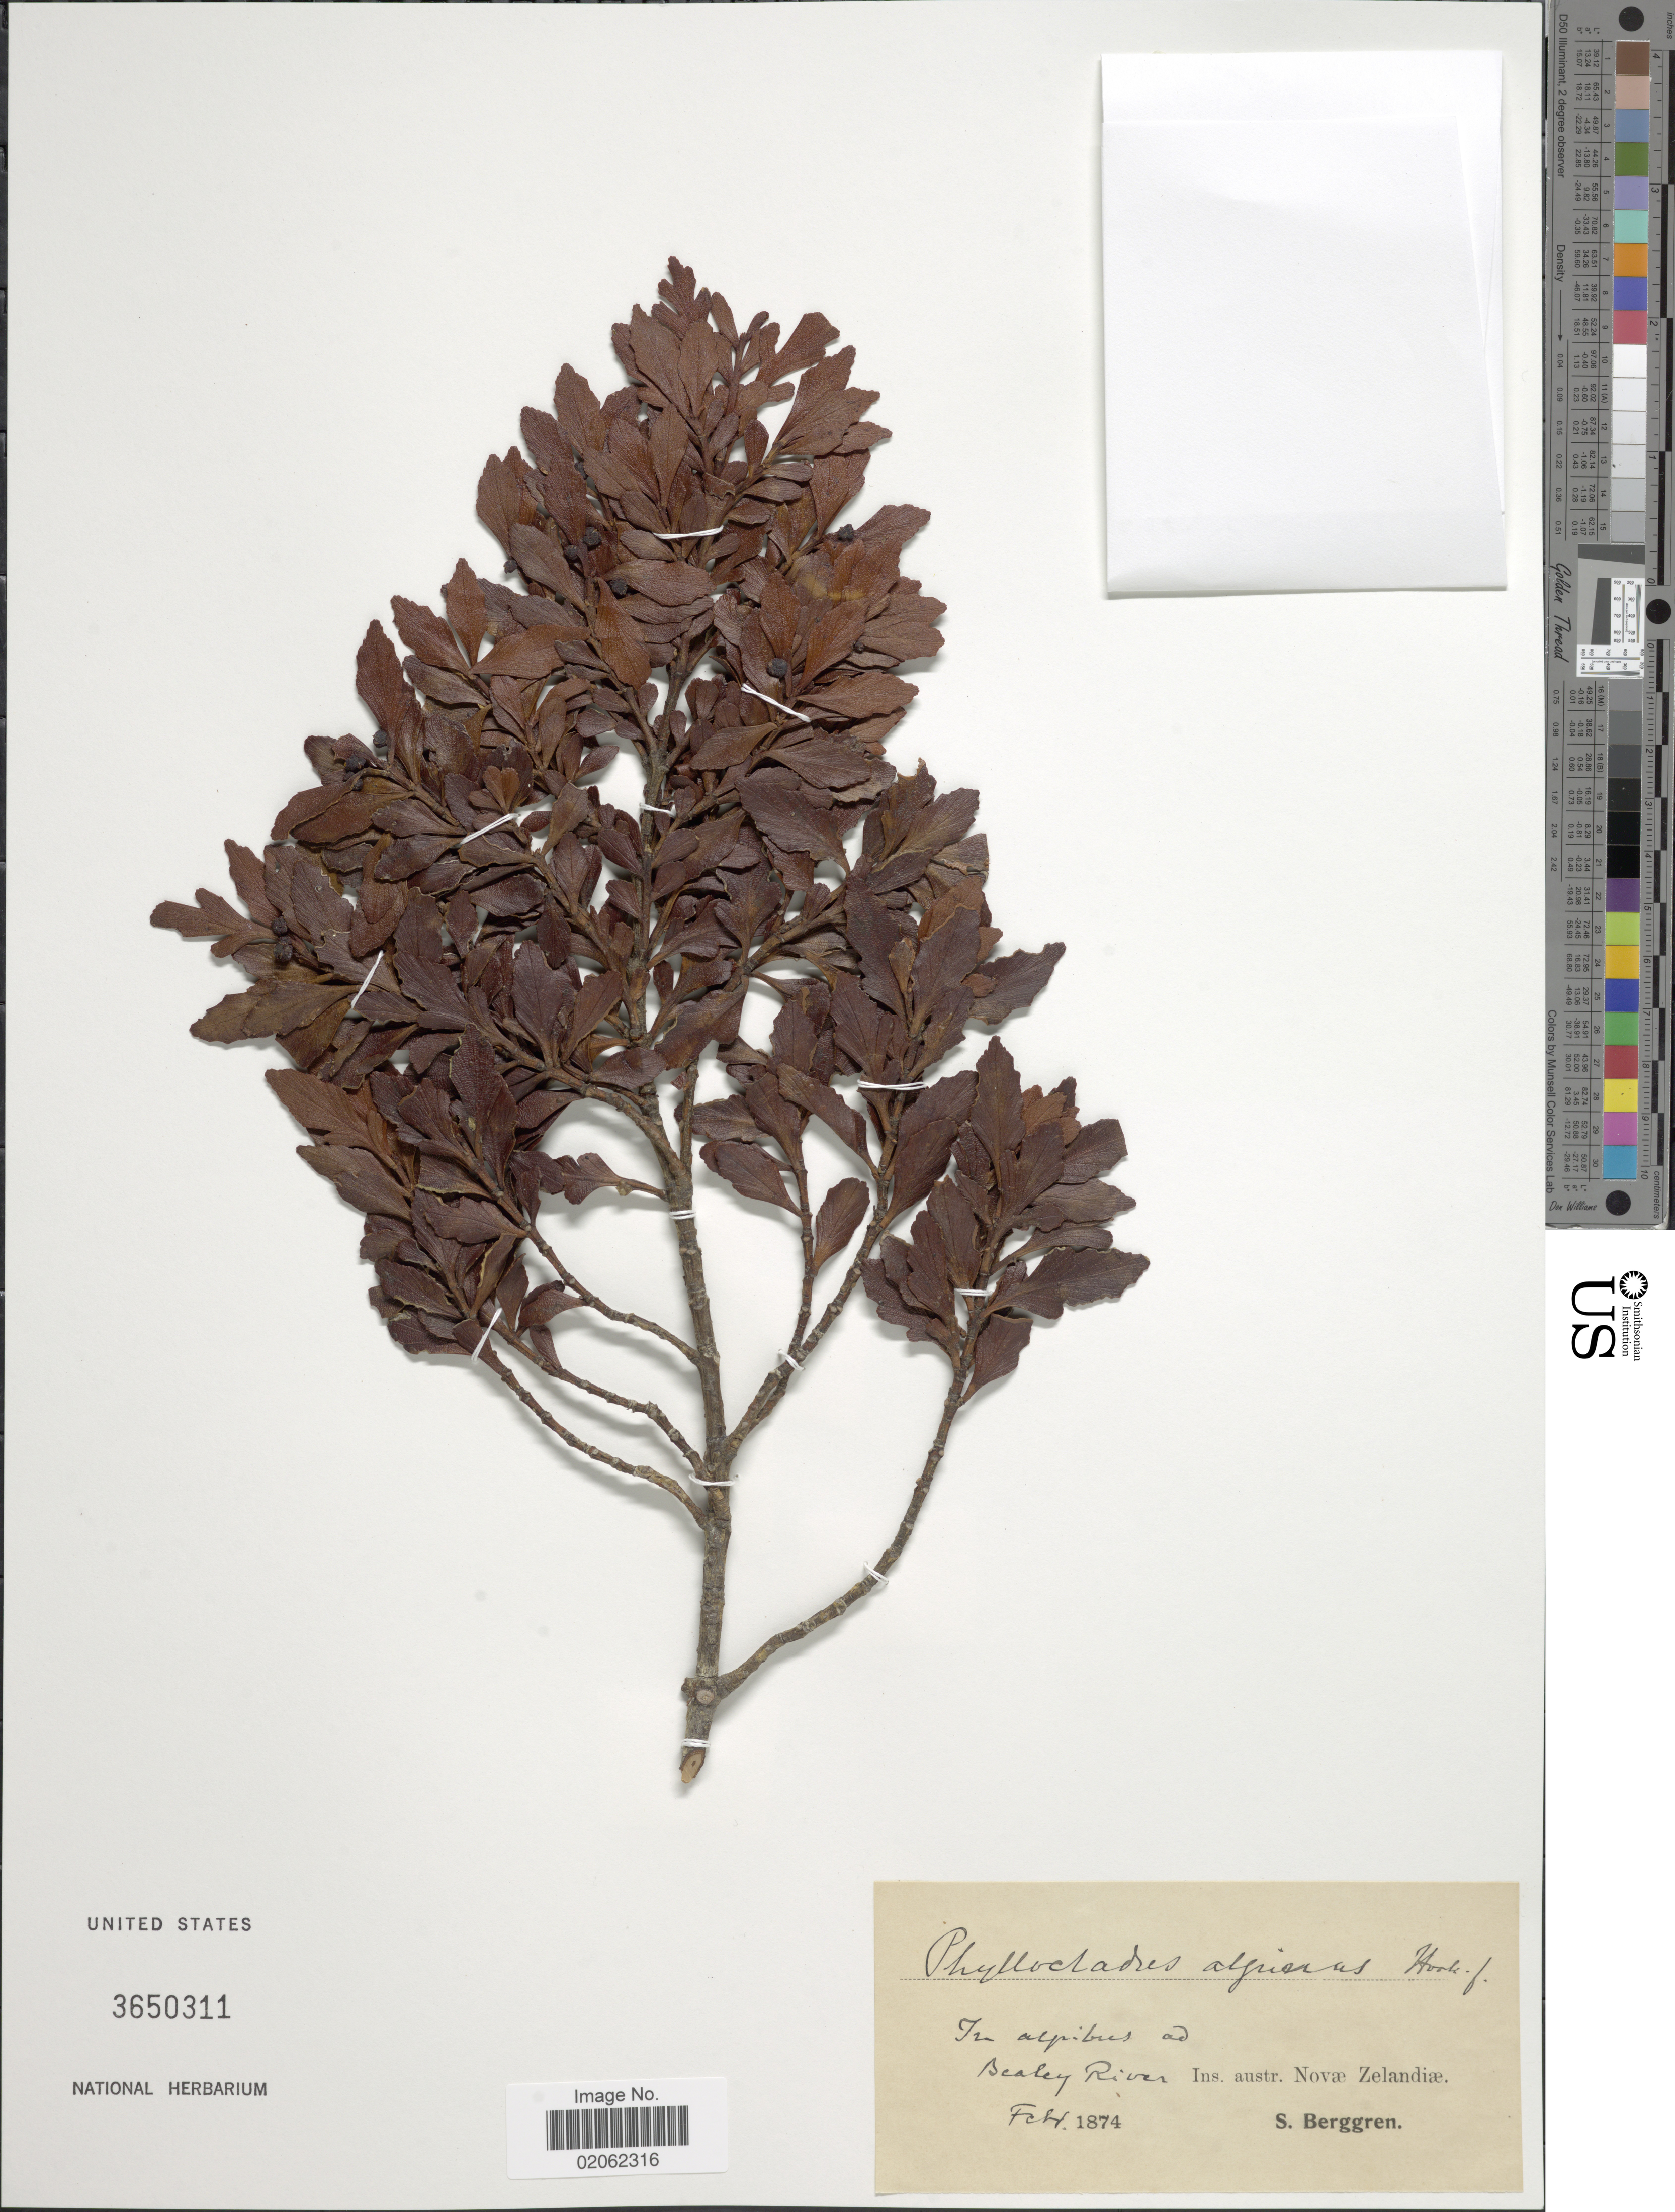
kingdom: Plantae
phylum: Tracheophyta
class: Pinopsida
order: Pinales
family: Phyllocladaceae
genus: Phyllocladus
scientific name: Phyllocladus alpinus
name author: Hook. f.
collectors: S. Berggren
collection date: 1874-02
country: New Zealand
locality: In alpibus ad Bealey River, Ins austr Novæ Zelandiæ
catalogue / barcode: US 3650311